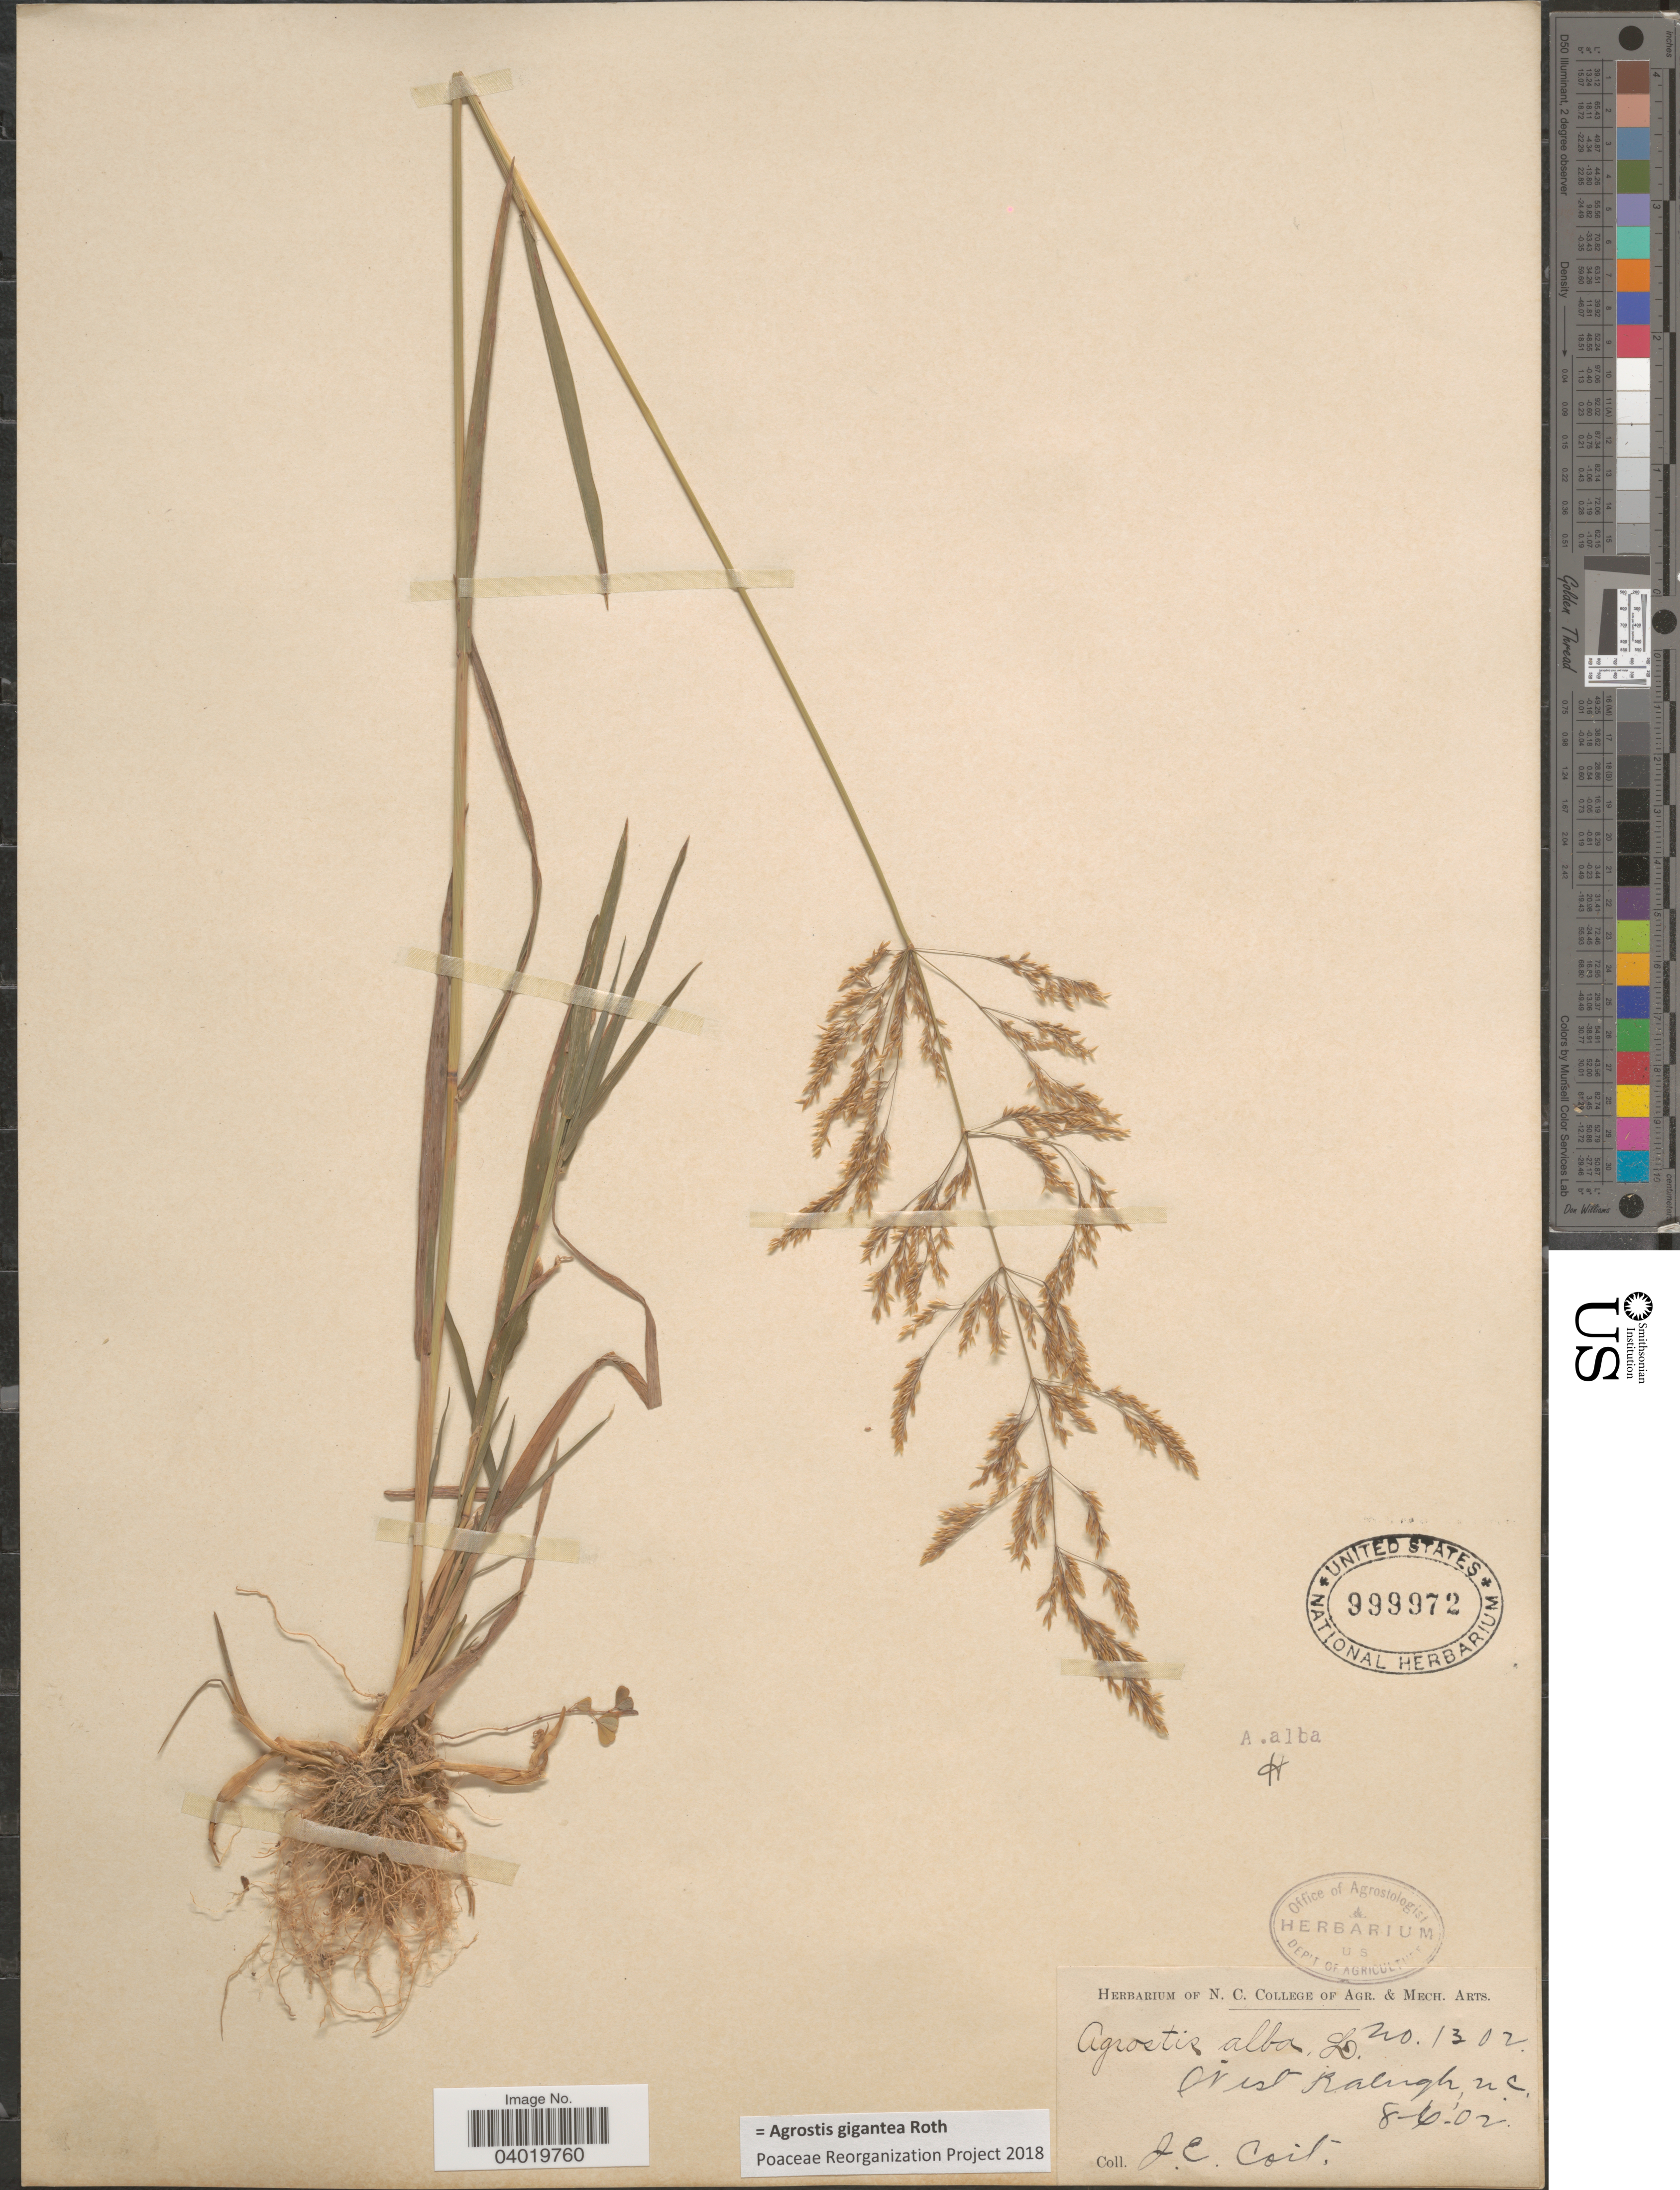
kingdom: Plantae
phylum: Tracheophyta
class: Liliopsida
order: Poales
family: Poaceae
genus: Agrostis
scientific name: Agrostis gigantea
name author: Roth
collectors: J. Coit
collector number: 1302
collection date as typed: Transcribed d/m/y: 6/8/2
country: United States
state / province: North Carolina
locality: West Raleigh.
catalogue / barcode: US 999972